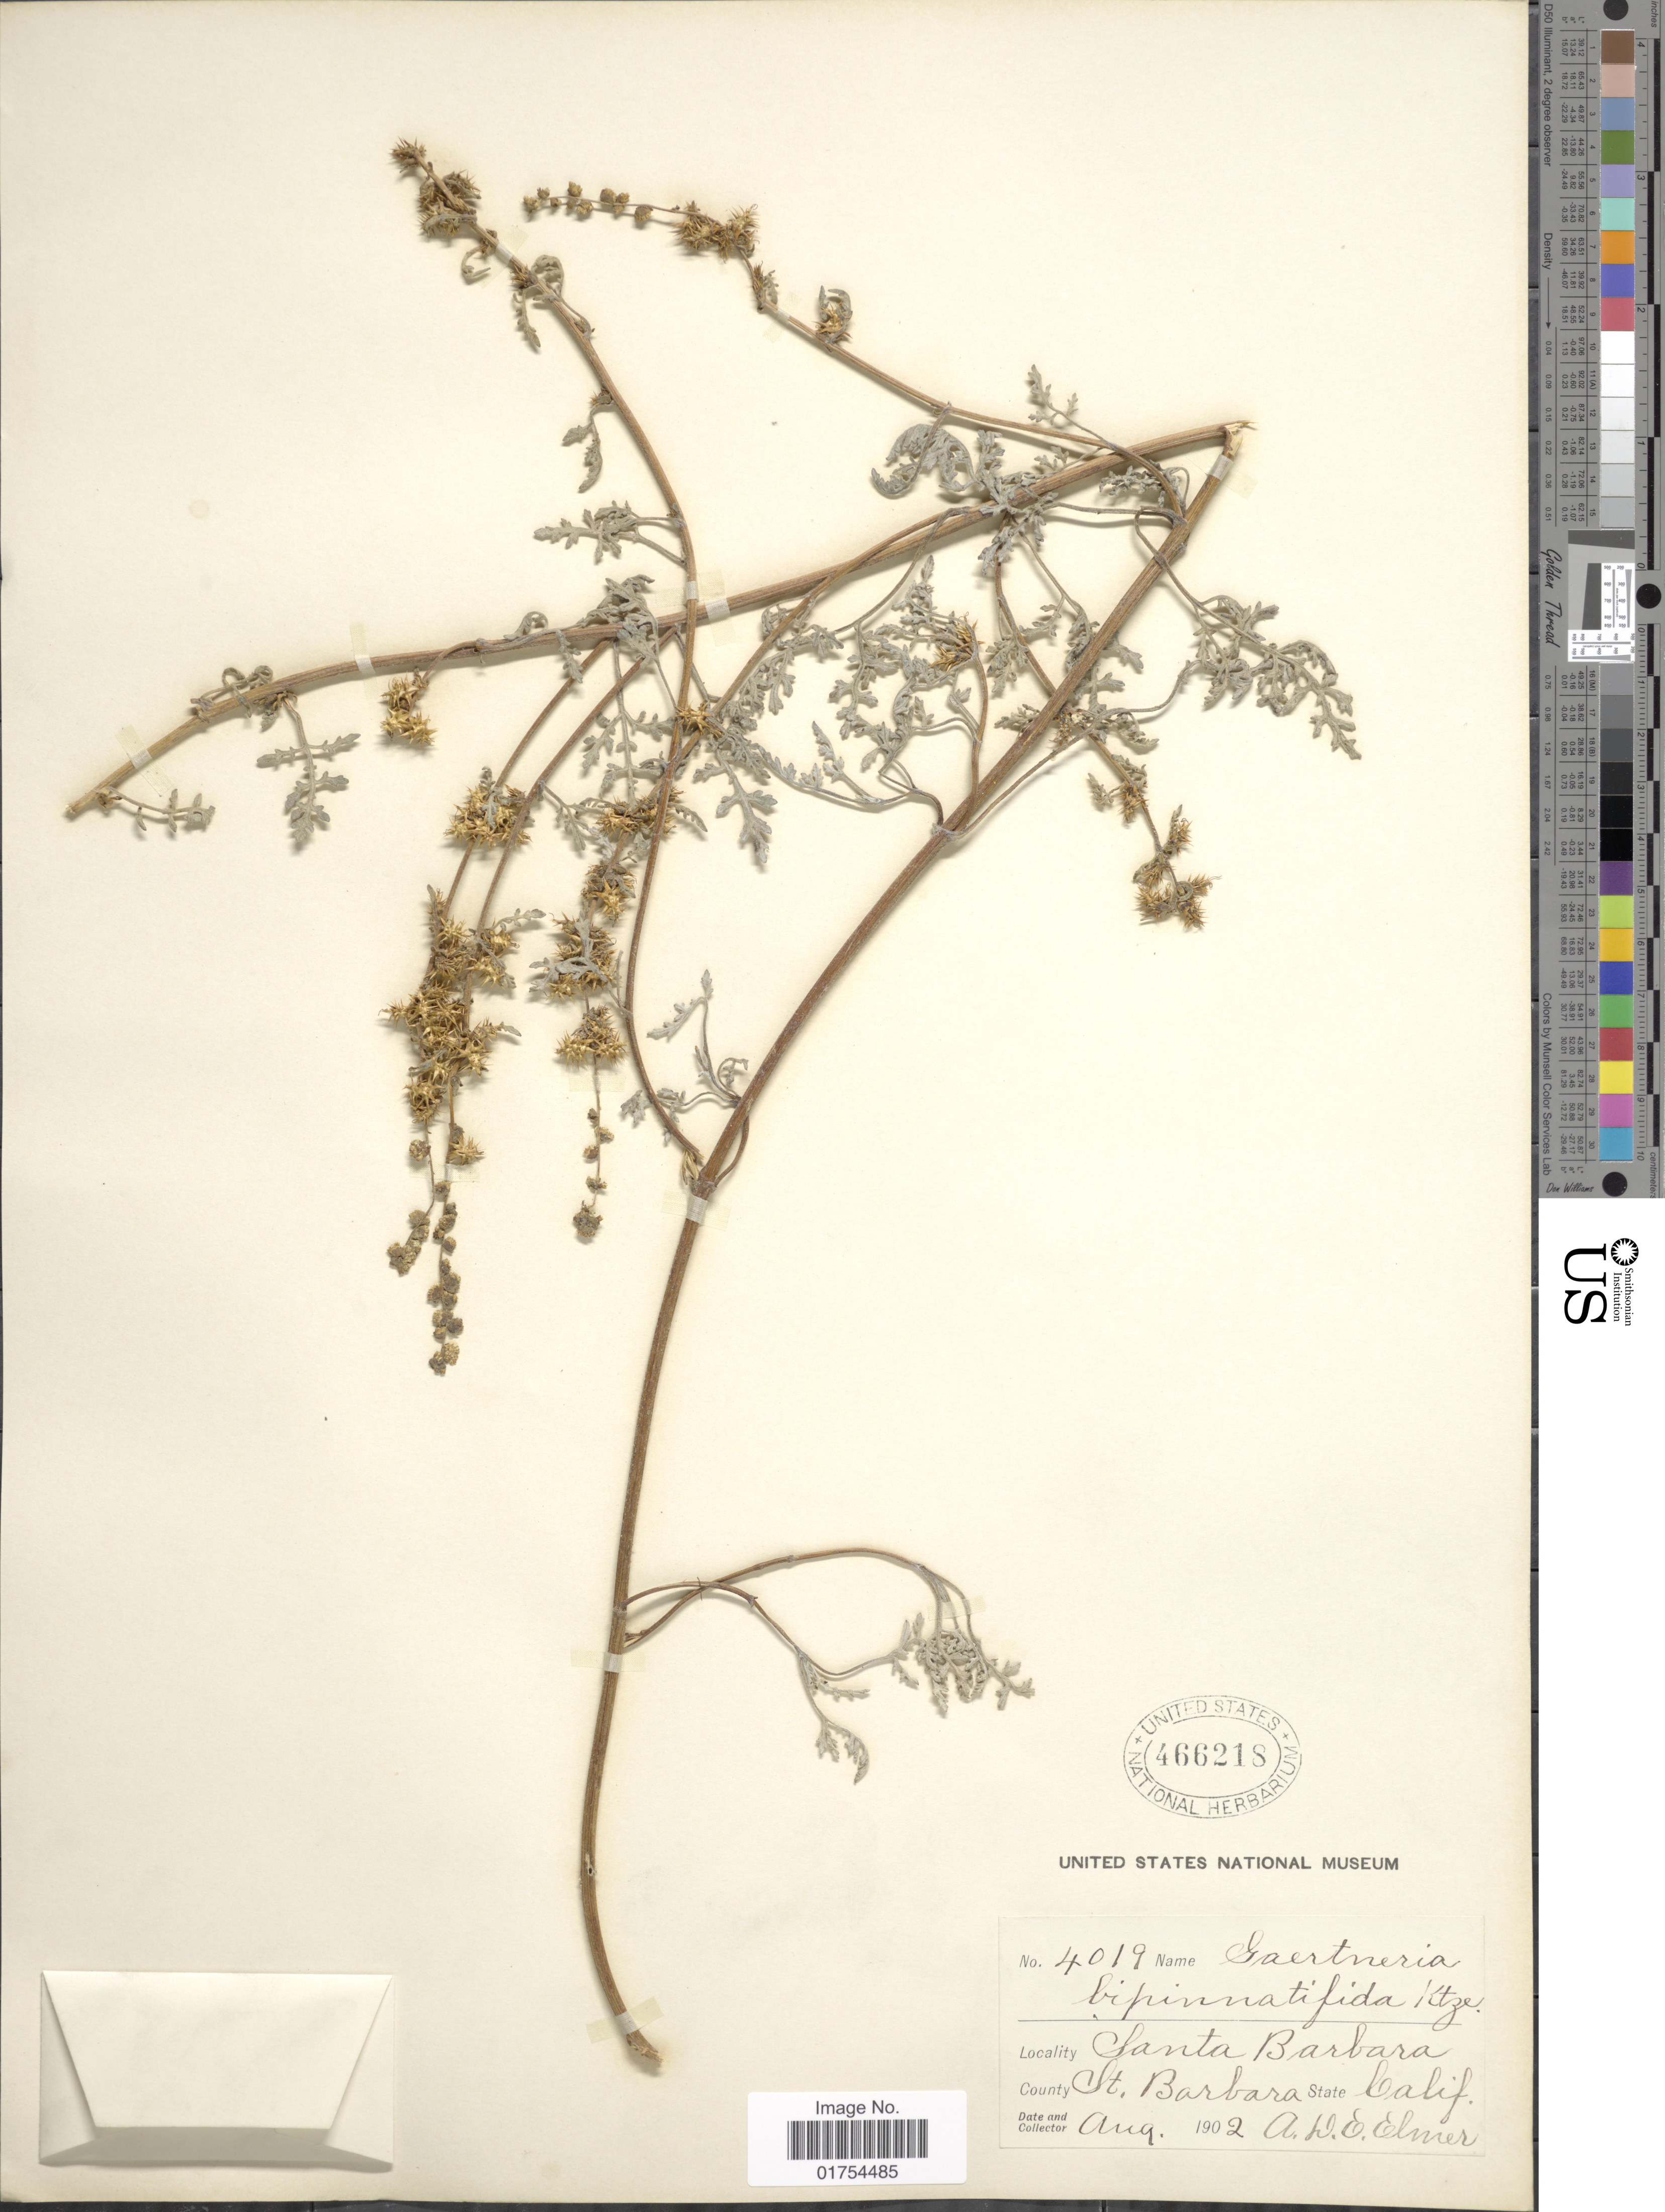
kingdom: Plantae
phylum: Tracheophyta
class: Magnoliopsida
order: Asterales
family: Asteraceae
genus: Franseria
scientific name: Franseria bipinnatifida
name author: (A. Gray) A. Gray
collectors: A. D. E. Elmer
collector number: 4019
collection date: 1902-08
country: United States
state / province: California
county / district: Santa Barbara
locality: Santa Barbara, County St. Barbara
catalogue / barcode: US 466218